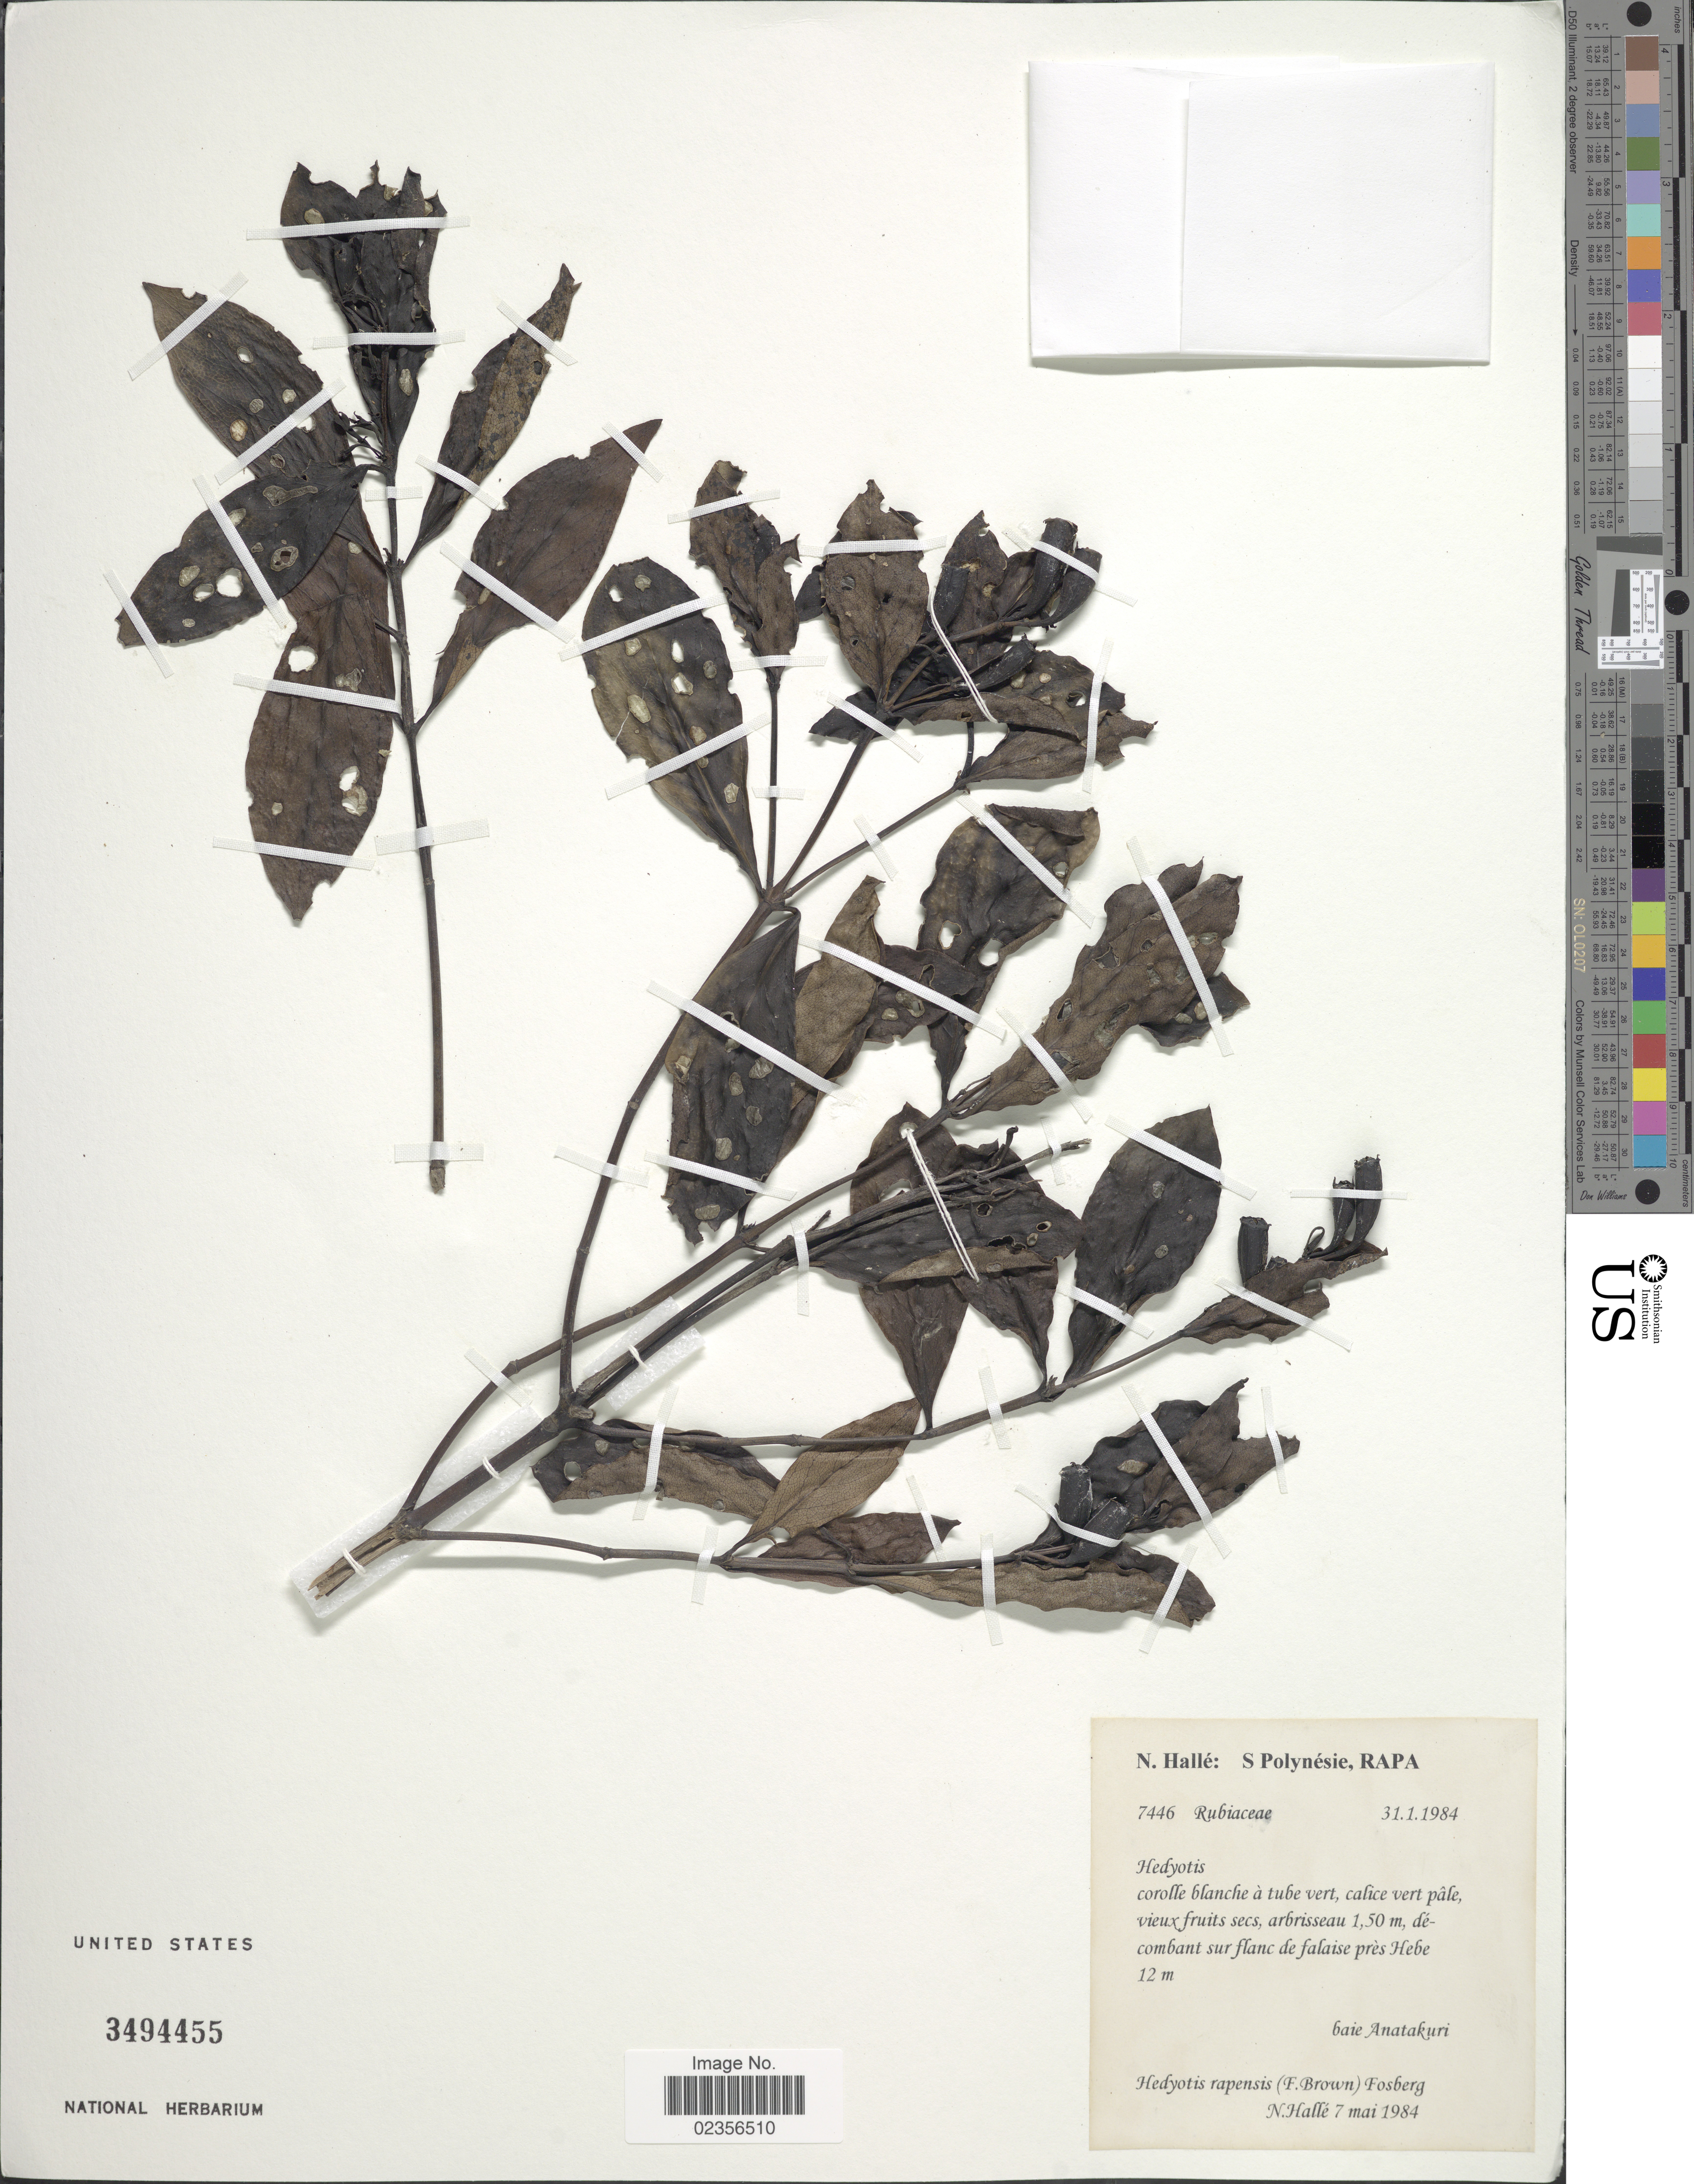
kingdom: Plantae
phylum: Tracheophyta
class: Magnoliopsida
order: Gentianales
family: Rubiaceae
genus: Hedyotis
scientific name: Hedyotis sp.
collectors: N. Hallé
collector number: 7446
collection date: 1984-01-31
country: French Polynesia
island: Rapa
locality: S Polynésie, RAPA. près Hebe. baie Anatakuri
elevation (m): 12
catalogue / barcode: US 3494455